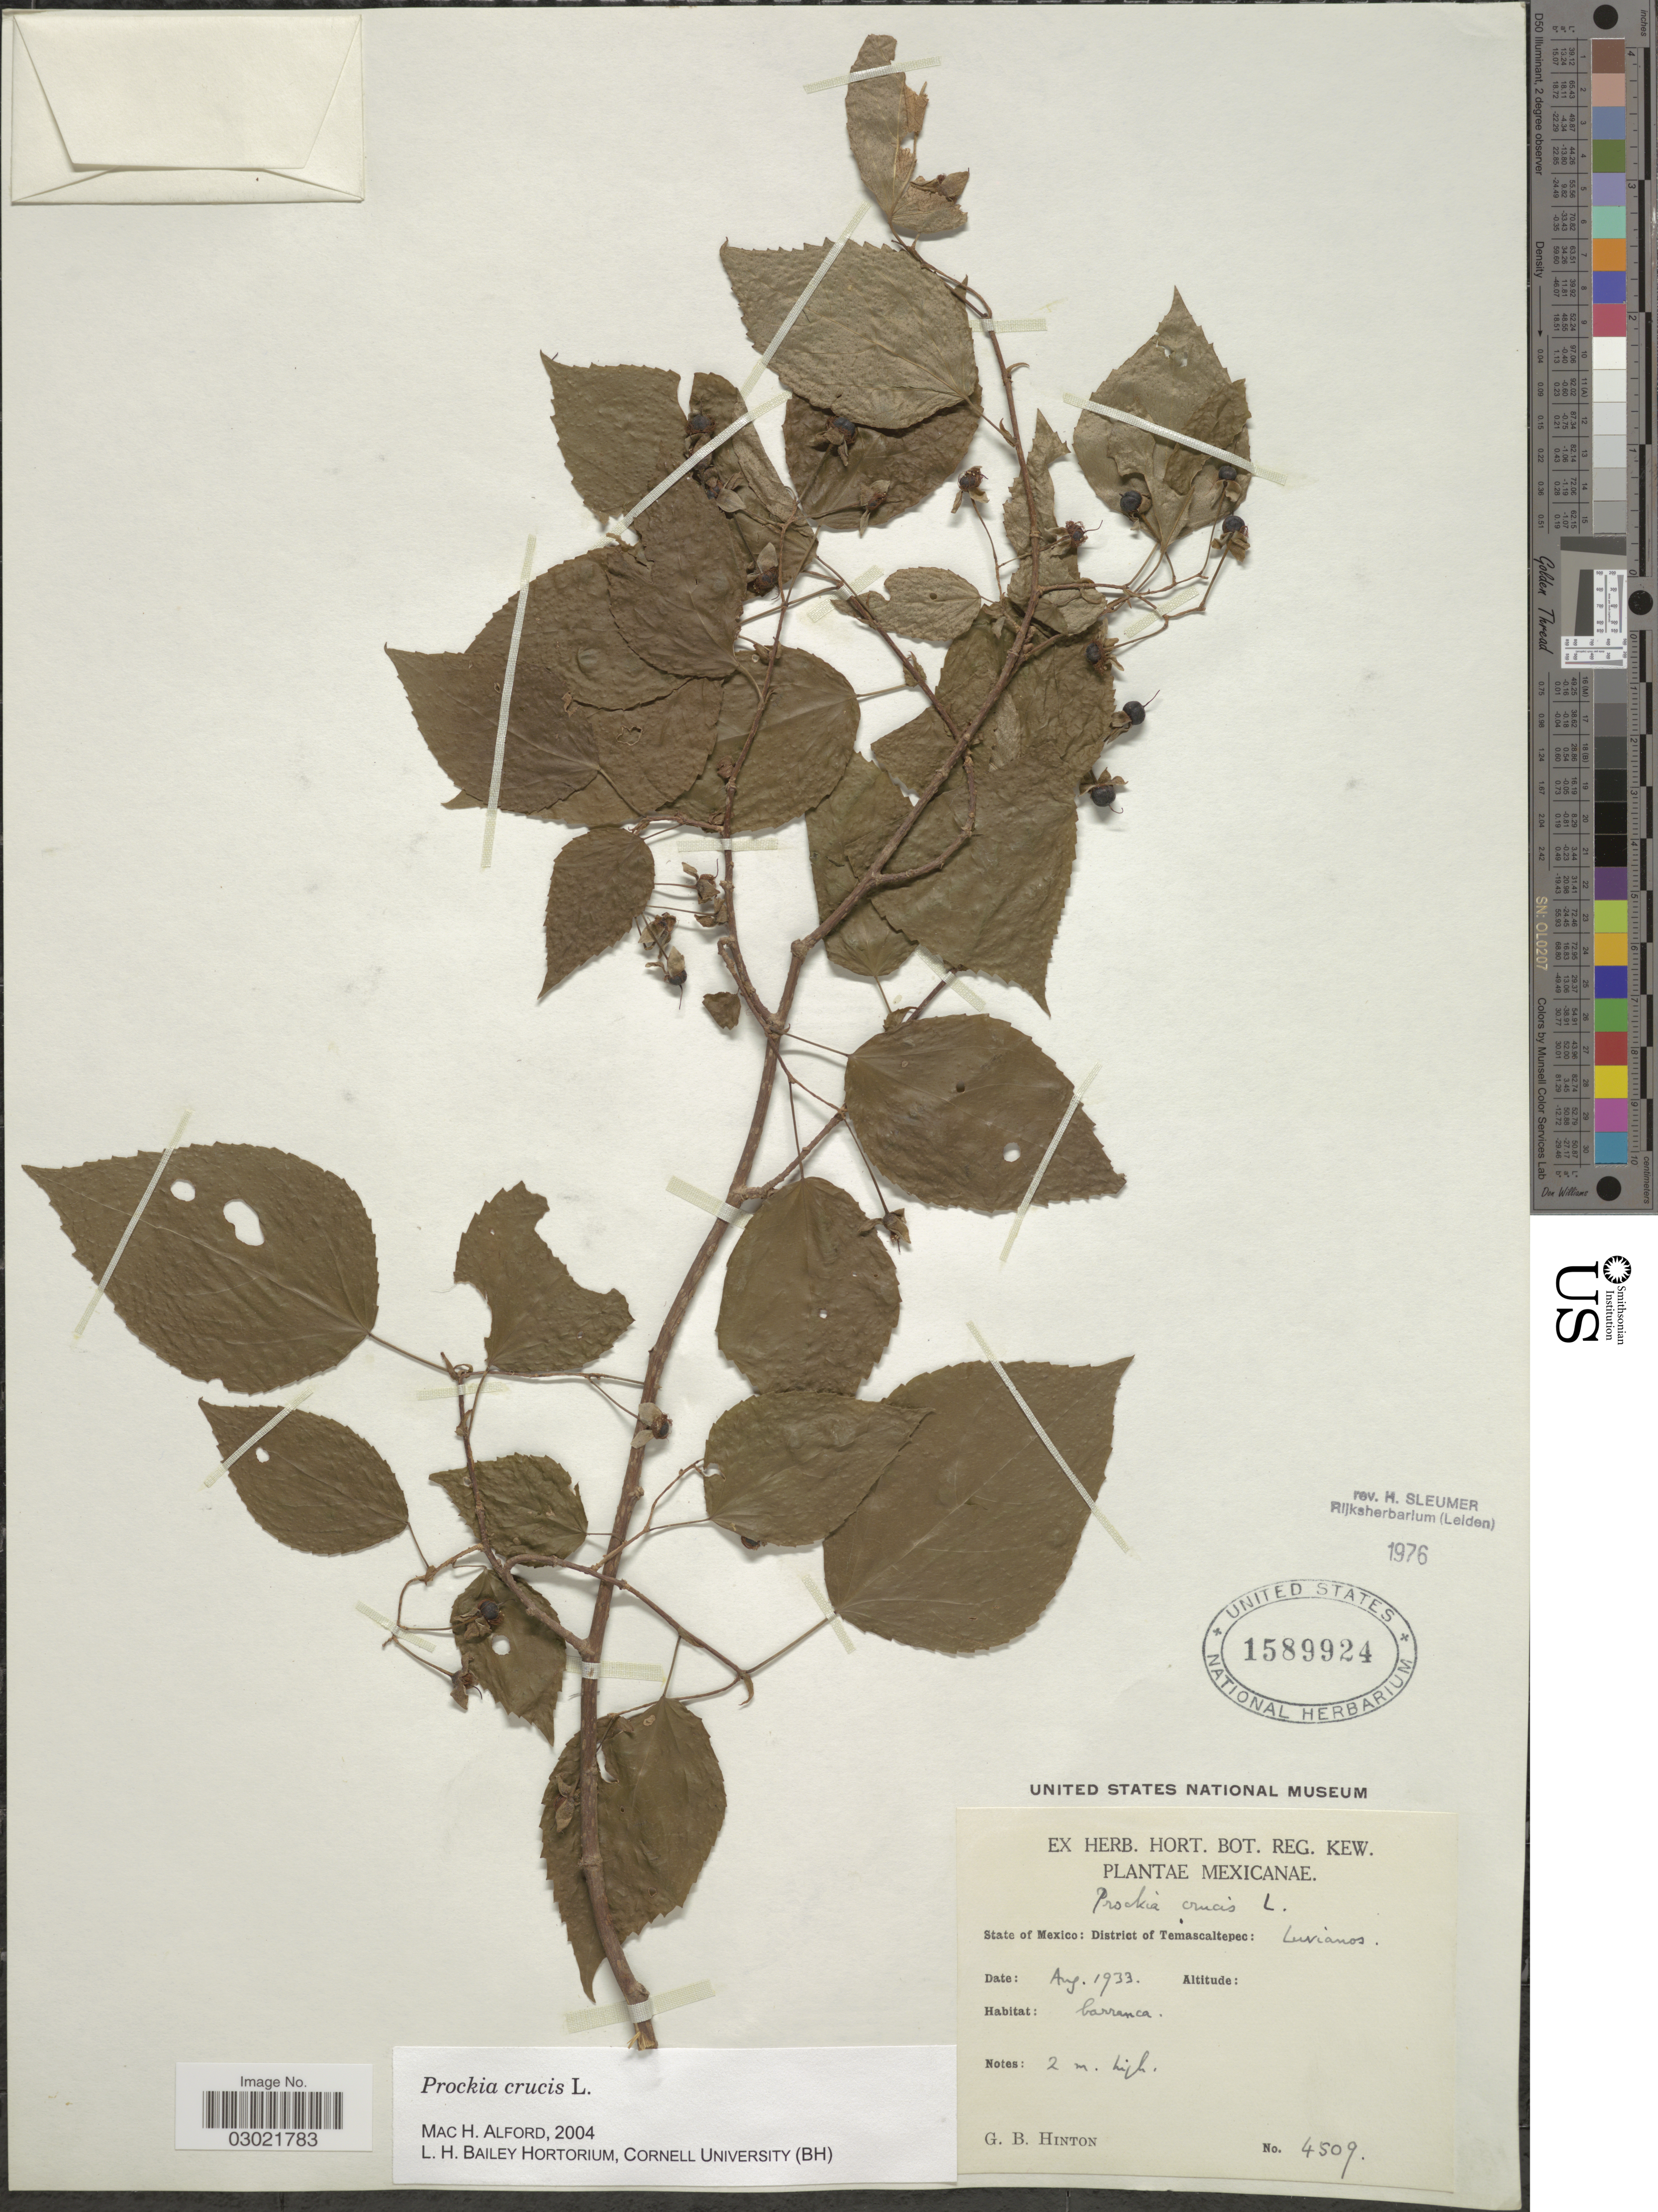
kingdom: Plantae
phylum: Tracheophyta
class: Magnoliopsida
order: Malpighiales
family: Salicaceae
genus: Prockia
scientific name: Prockia crucis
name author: P. Browne ex L.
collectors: G. B. Hinton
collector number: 4509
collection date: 1933-08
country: Mexico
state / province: México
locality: District of Temascaltepec: Luvianos.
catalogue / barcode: US 1589924